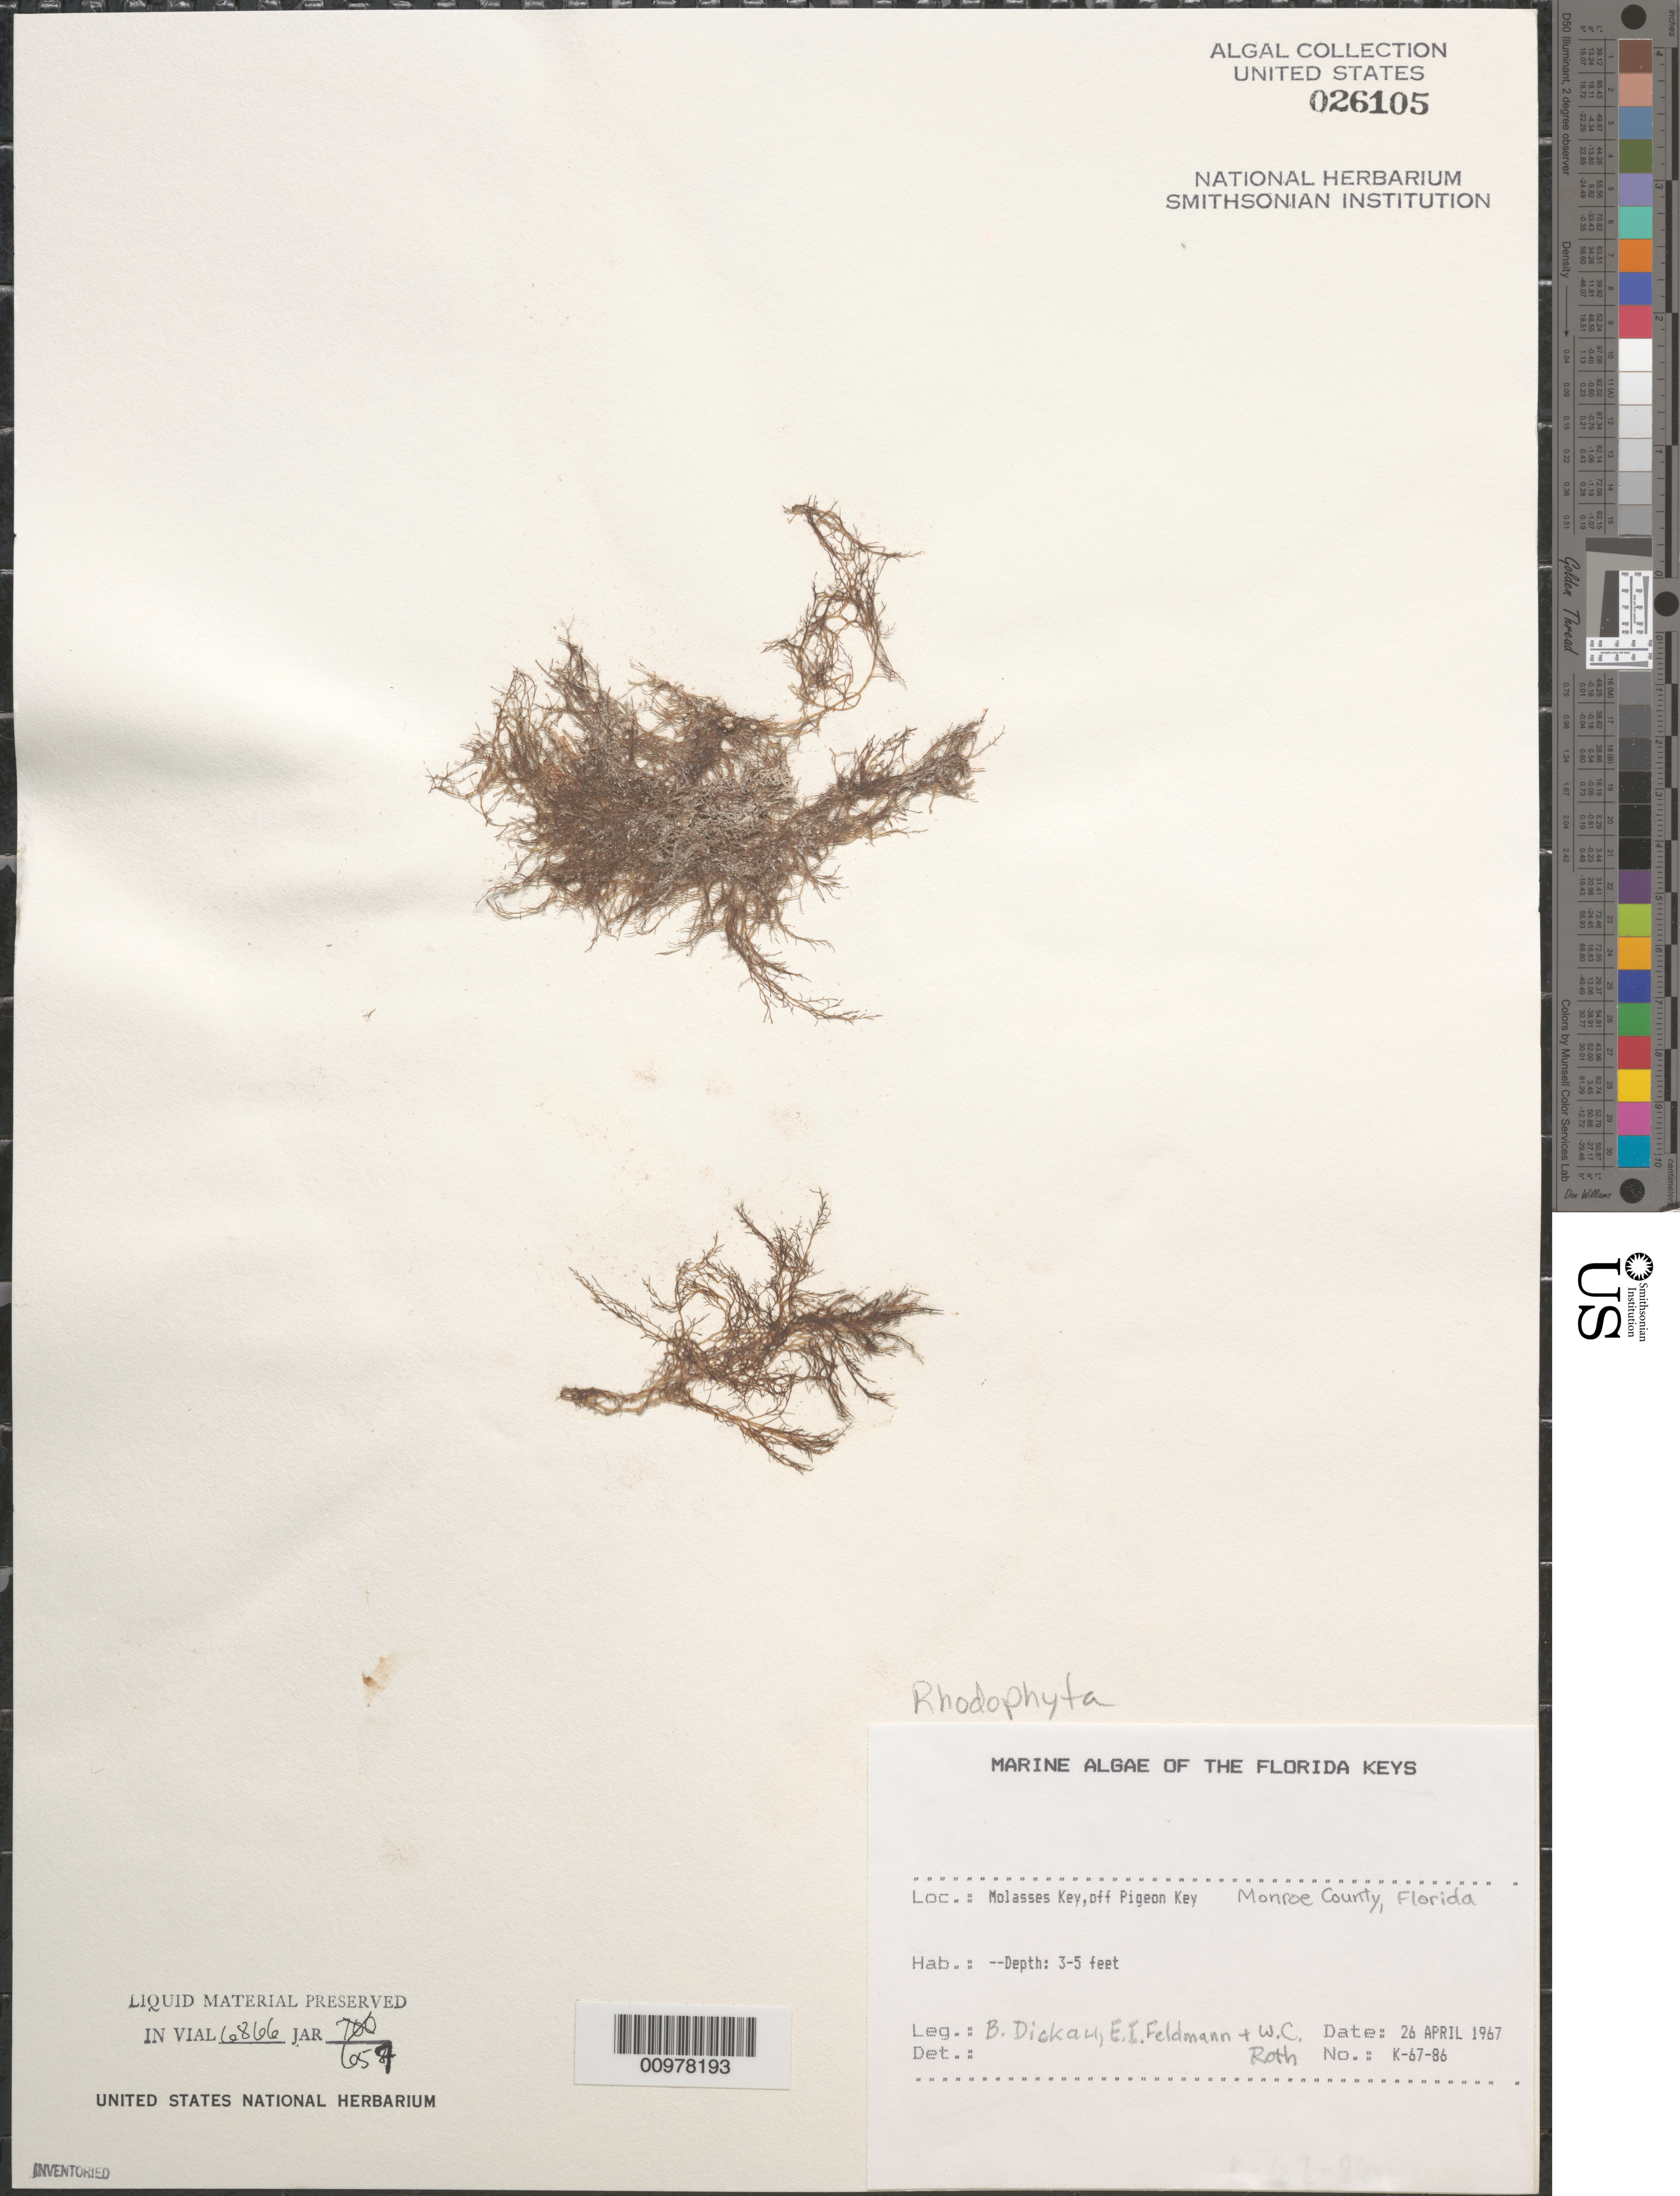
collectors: B. Dickau, E. Friedmann & W. C. Roth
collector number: K-67-86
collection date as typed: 26 Apr 1967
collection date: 1967-04-26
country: United States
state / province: Florida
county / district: Monroe County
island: Molasses Key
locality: Off Pigeon Key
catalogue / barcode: US 26105